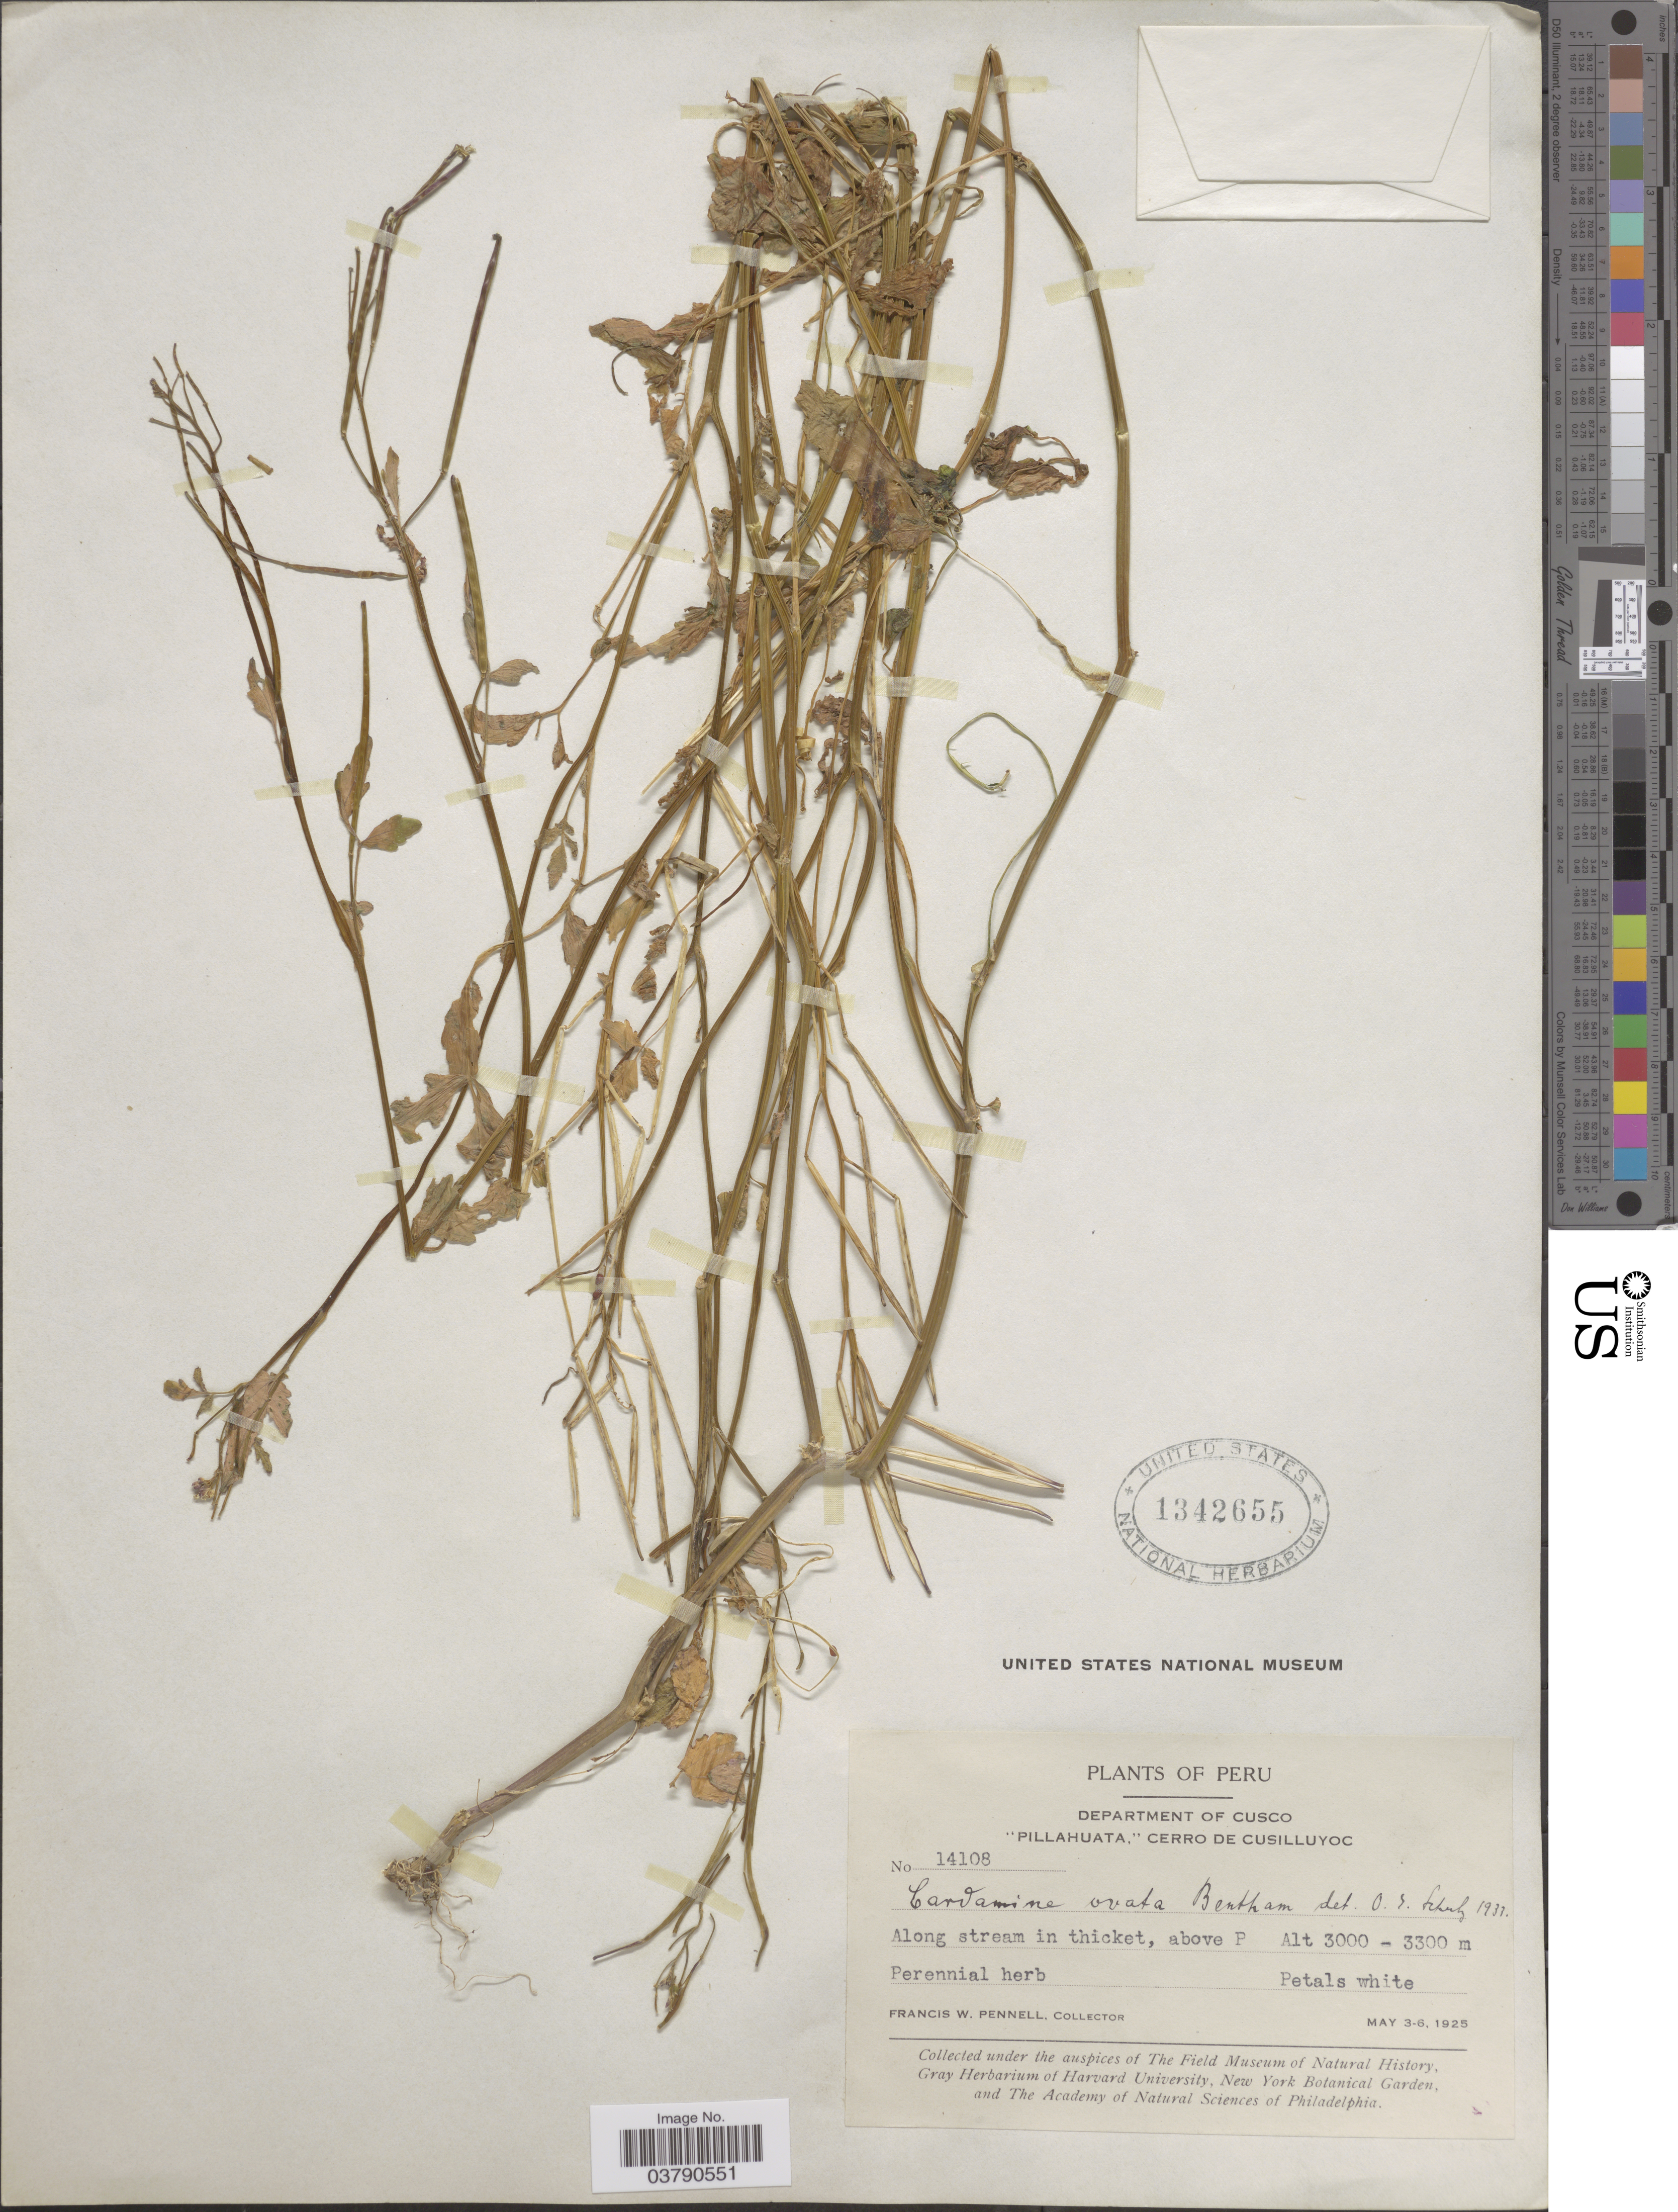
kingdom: Plantae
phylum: Tracheophyta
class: Magnoliopsida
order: Brassicales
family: Brassicaceae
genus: Cardamine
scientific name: Cardamine ovata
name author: Benth.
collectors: F. W. Pennell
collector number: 14108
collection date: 1925-05-03/1925-05-06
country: Peru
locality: Along stream in thicket, above P. Department of Cusco "Pillahuata,"Cerro de Cusilluyoc.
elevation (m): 3000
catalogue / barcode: US 1342655